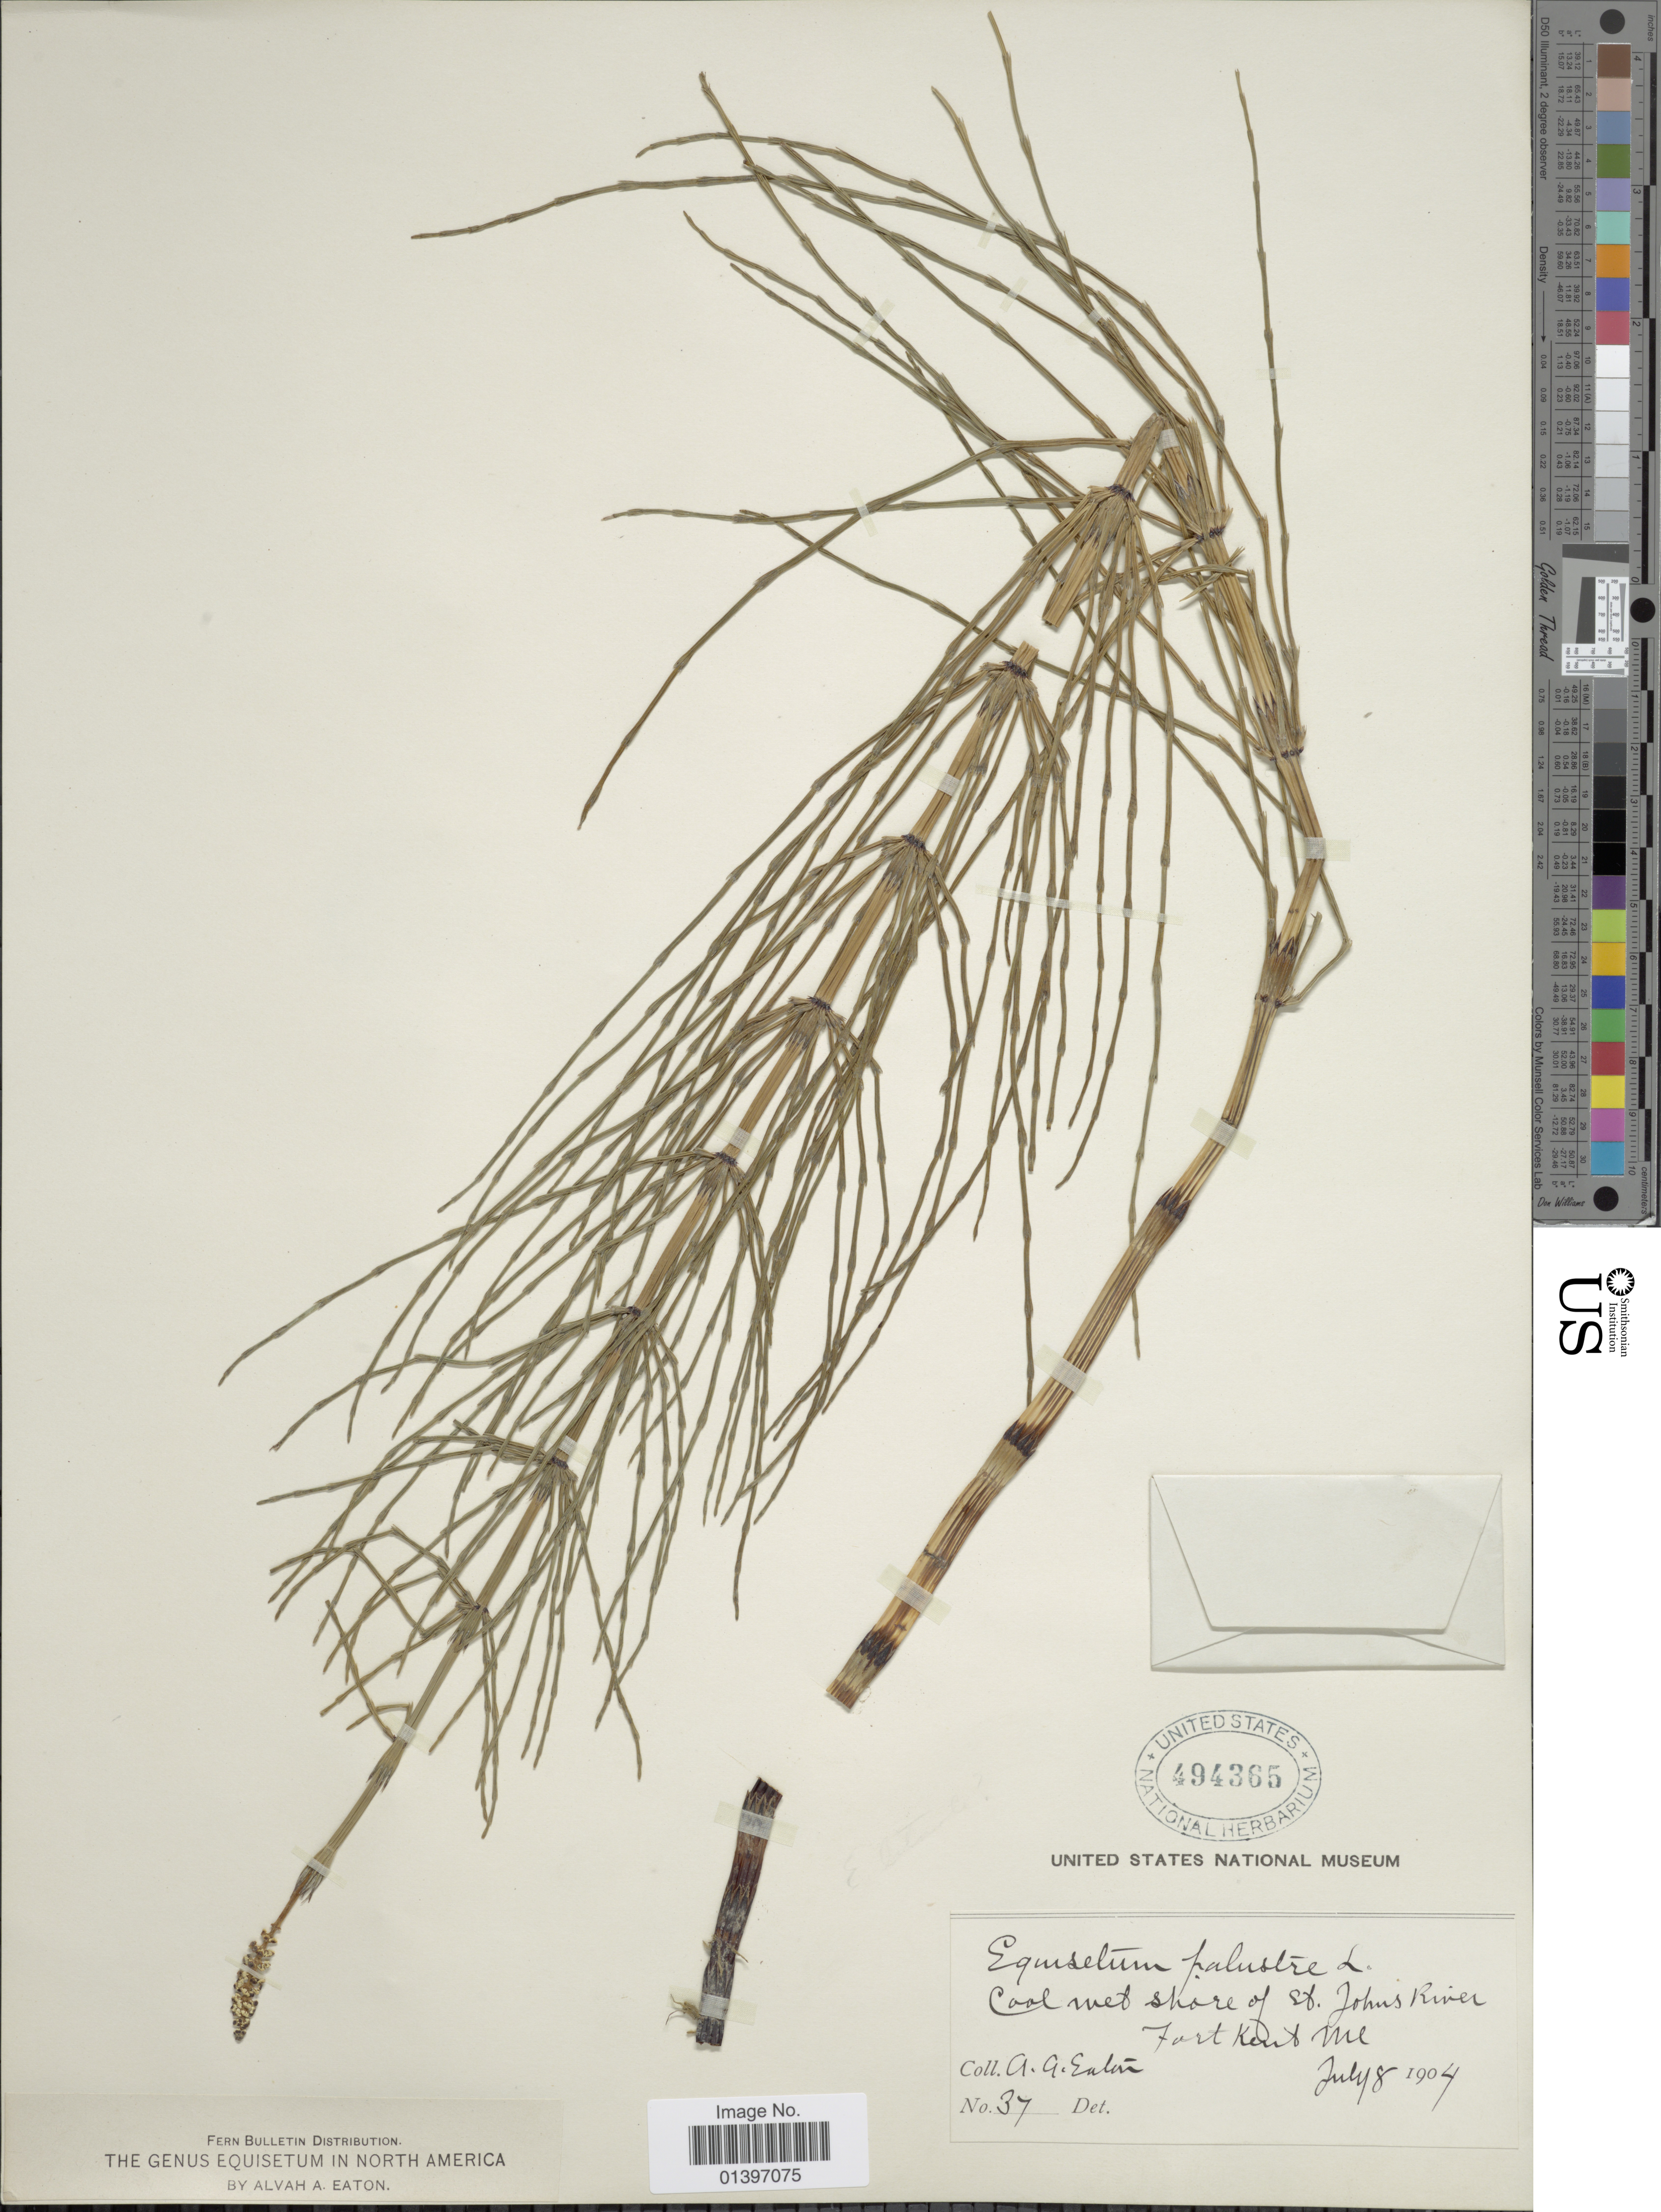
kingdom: Plantae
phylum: Tracheophyta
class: Polypodiopsida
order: Equisetales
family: Equisetaceae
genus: Equisetum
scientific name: Equisetum palustre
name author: L.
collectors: A. A. Eaton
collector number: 37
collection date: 1904-07-08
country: United States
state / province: Maine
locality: Cool wet shore of St. Johns River, Fort Kent Me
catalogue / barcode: US 494365